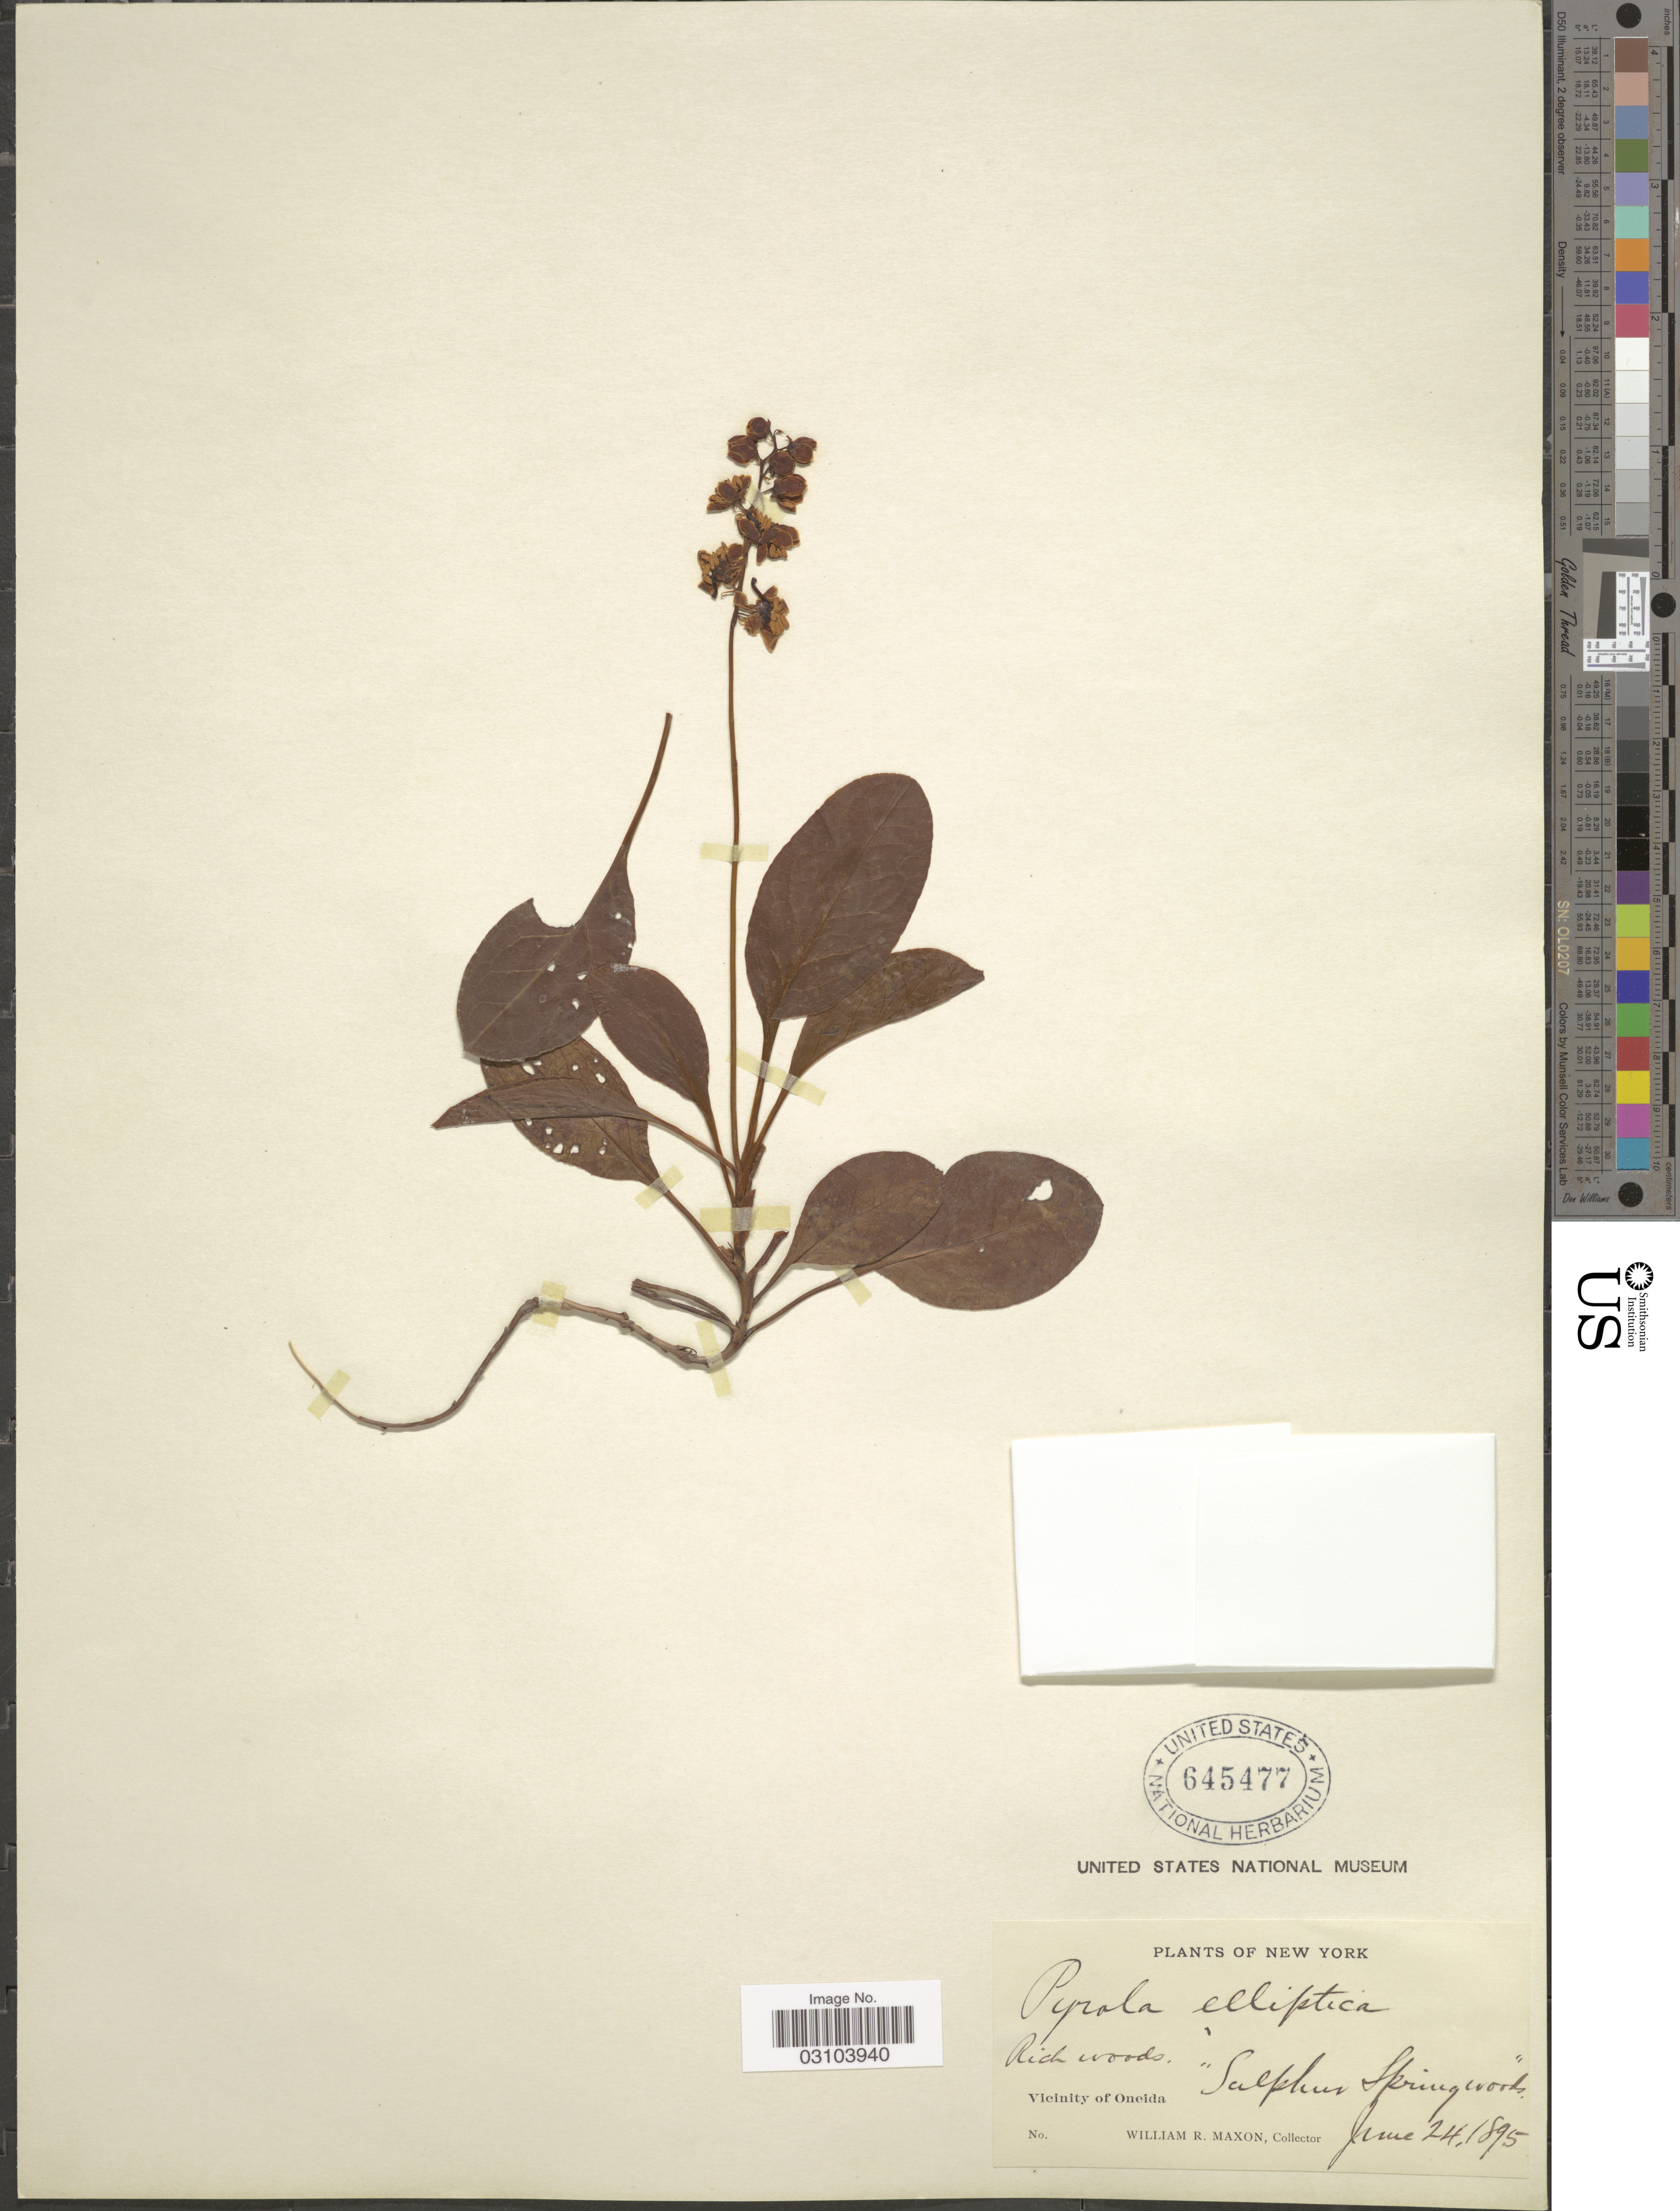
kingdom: Plantae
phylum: Tracheophyta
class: Magnoliopsida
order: Ericales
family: Ericaceae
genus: Pyrola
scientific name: Pyrola elliptica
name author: Nutt.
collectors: W. R. Maxon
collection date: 1895-06-24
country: United States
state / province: New York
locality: Vicinity of Oneida. "Sulphur Spring woods".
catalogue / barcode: US 645477